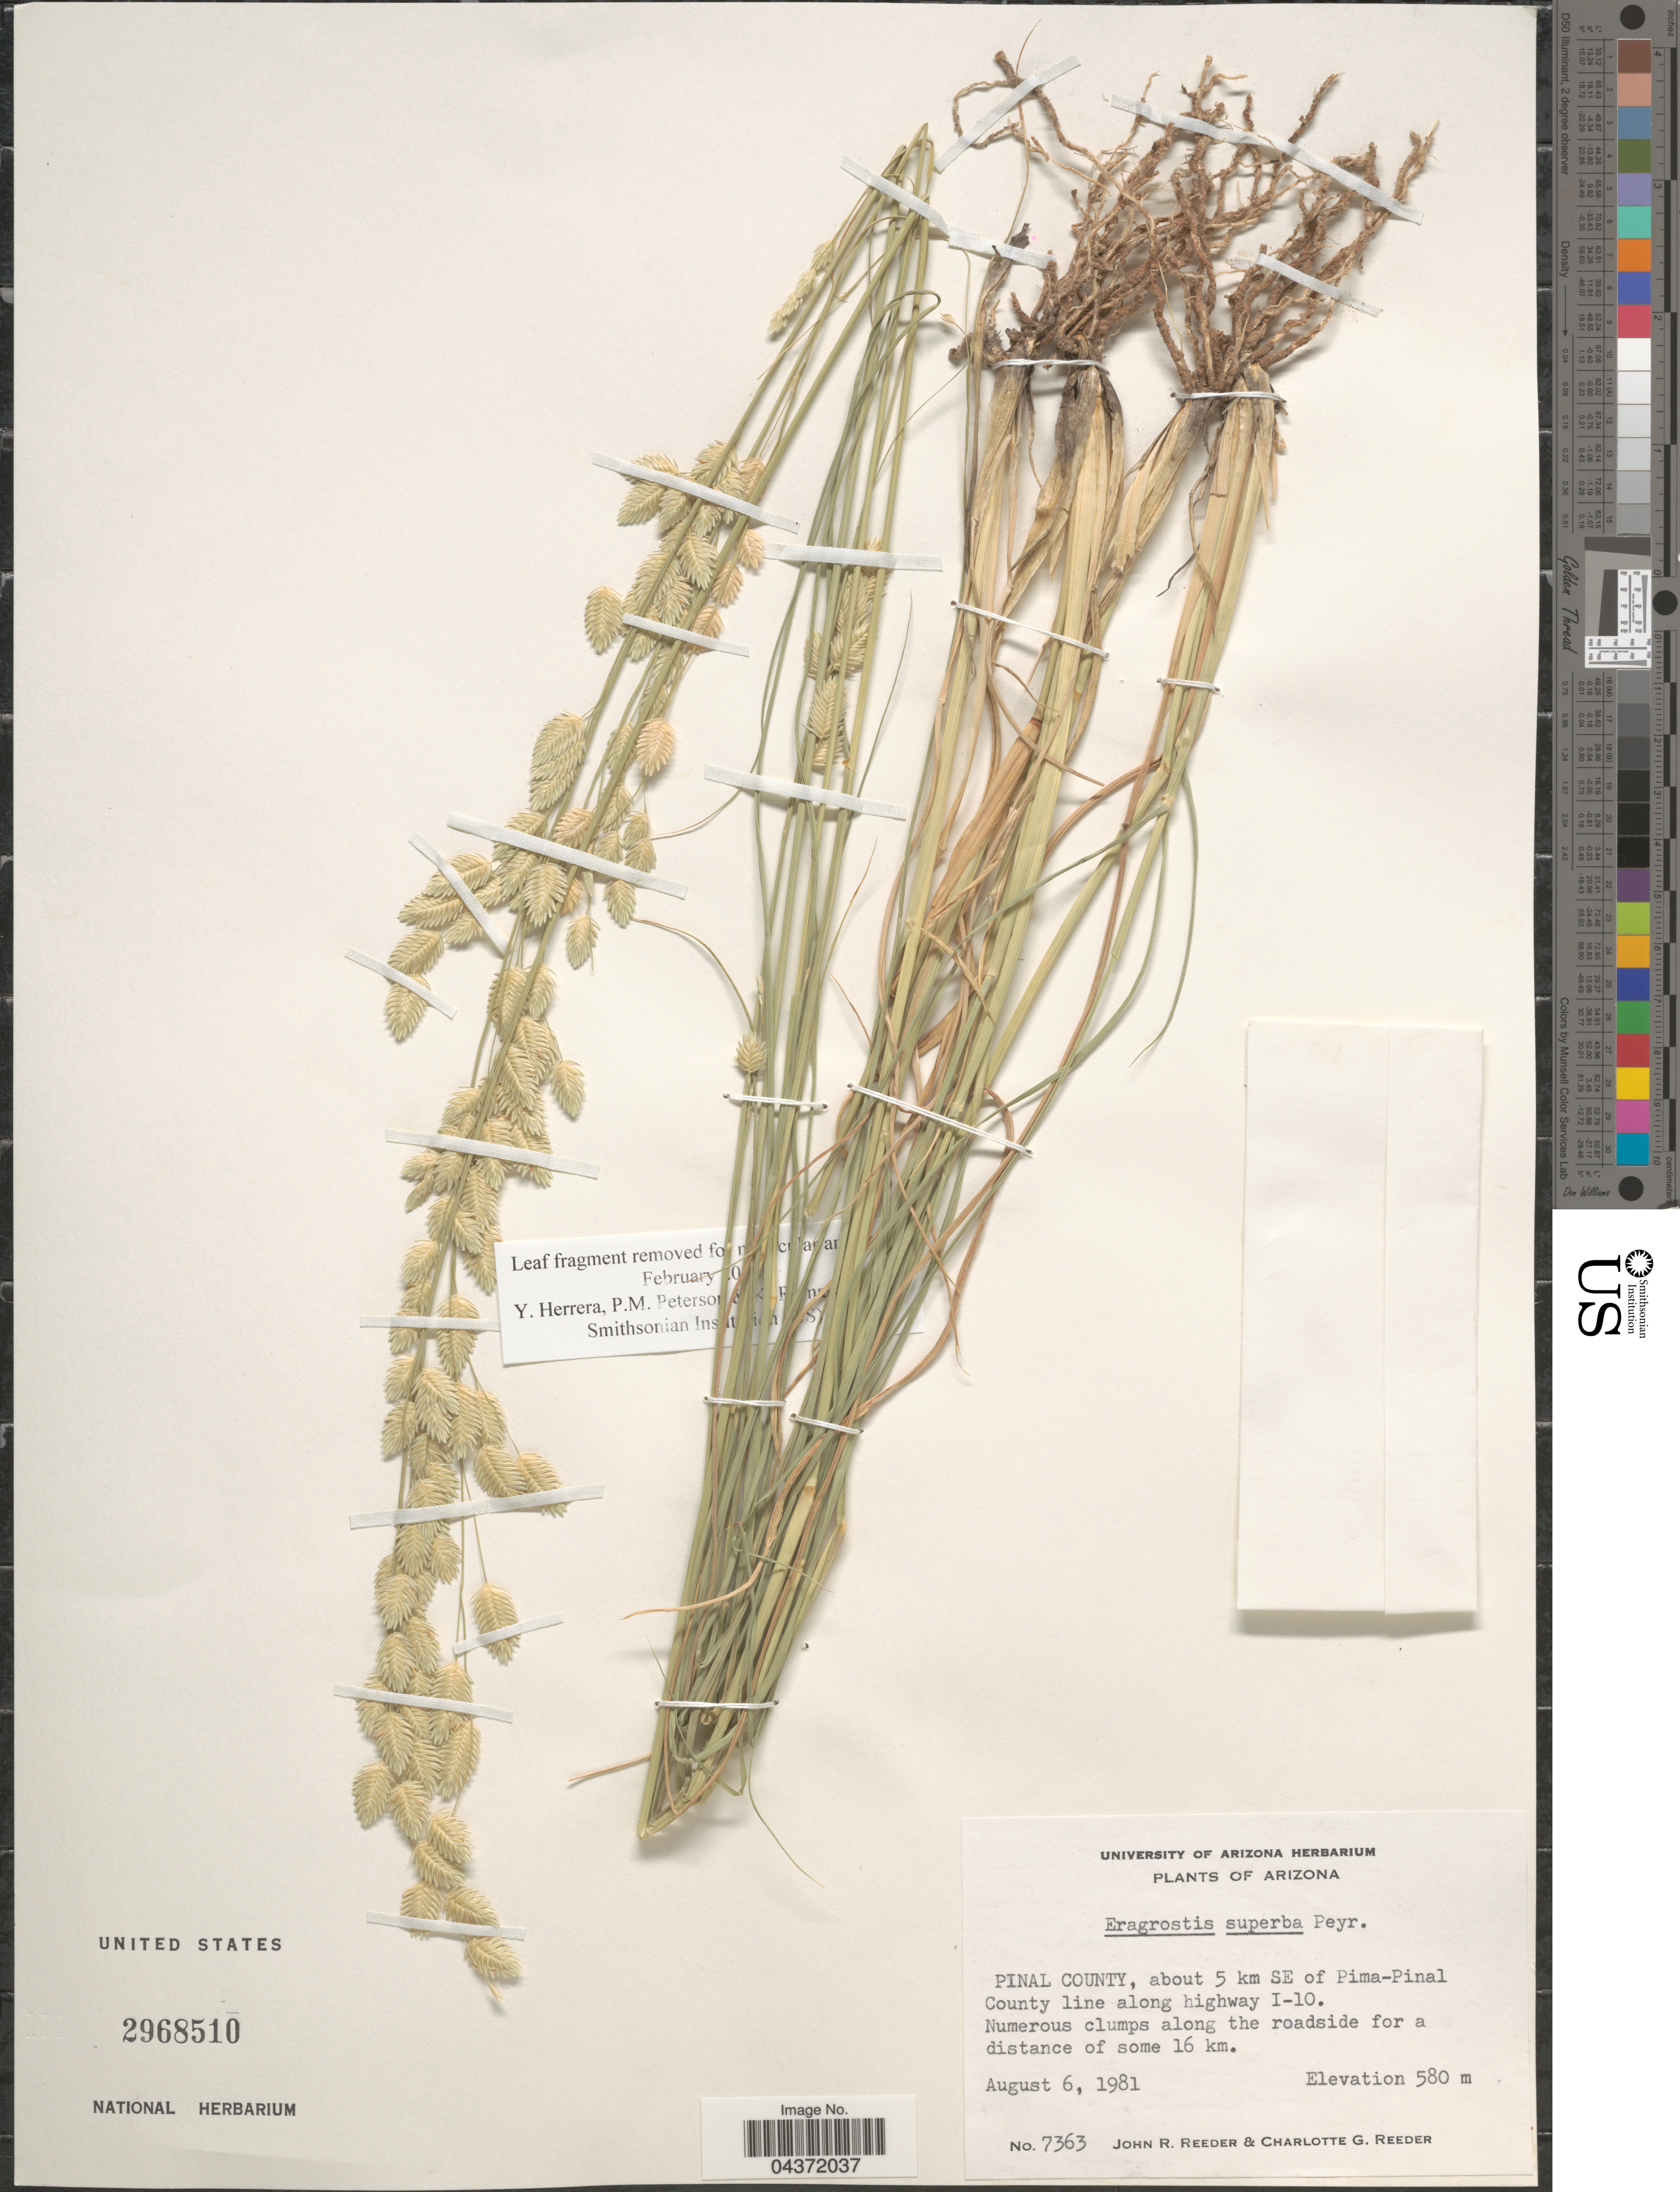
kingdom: Plantae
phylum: Tracheophyta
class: Liliopsida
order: Poales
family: Poaceae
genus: Eragrostis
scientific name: Eragrostis superba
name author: Peyr.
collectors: J. R. Reeder & C. G. Reeder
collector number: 7363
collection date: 1981-08-06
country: United States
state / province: Arizona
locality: Pinal County, about 5 km SE of Pima-Pinal County line along highway I-10. Numerous clumps along the roadside for a distance of some 16 km.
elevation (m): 580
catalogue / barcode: US 2968510